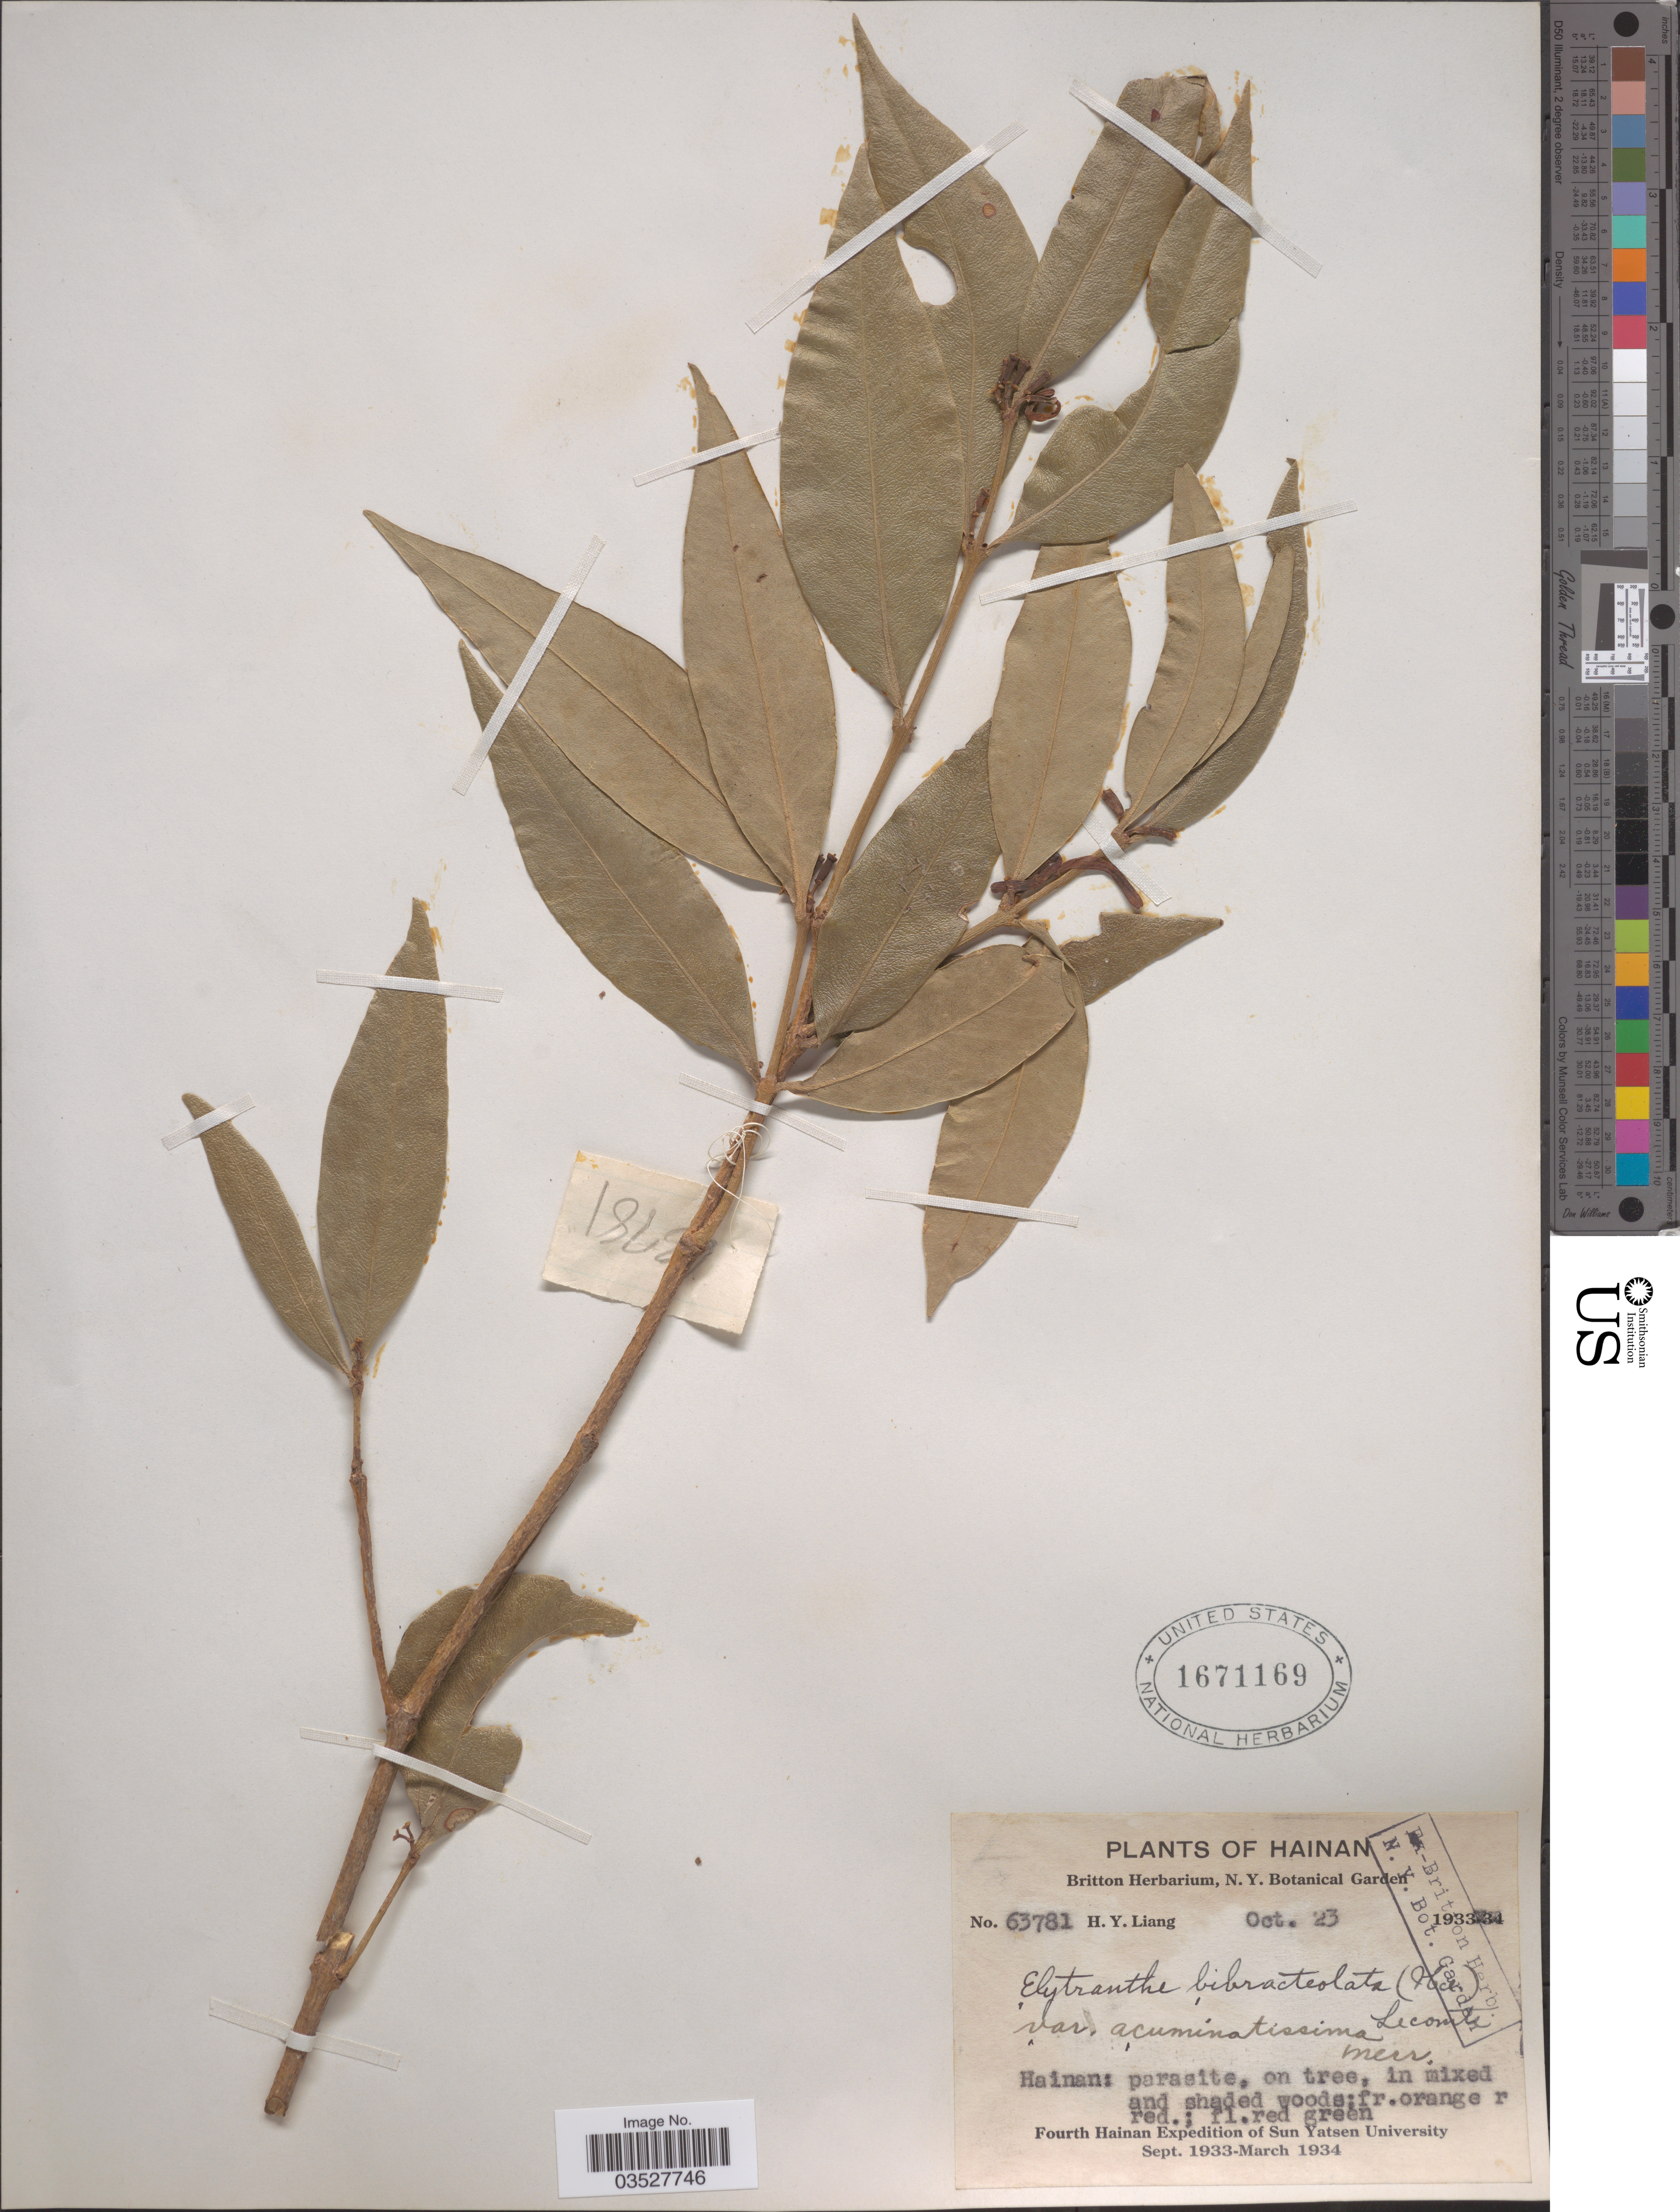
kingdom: Plantae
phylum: Tracheophyta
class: Magnoliopsida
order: Santalales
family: Loranthaceae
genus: Elytranthe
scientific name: Elytranthe bibracteolata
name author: (Hance) Lecomte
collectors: H. Y. Liang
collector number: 63781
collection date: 1933-10-23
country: China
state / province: Hainan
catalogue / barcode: US 1671169